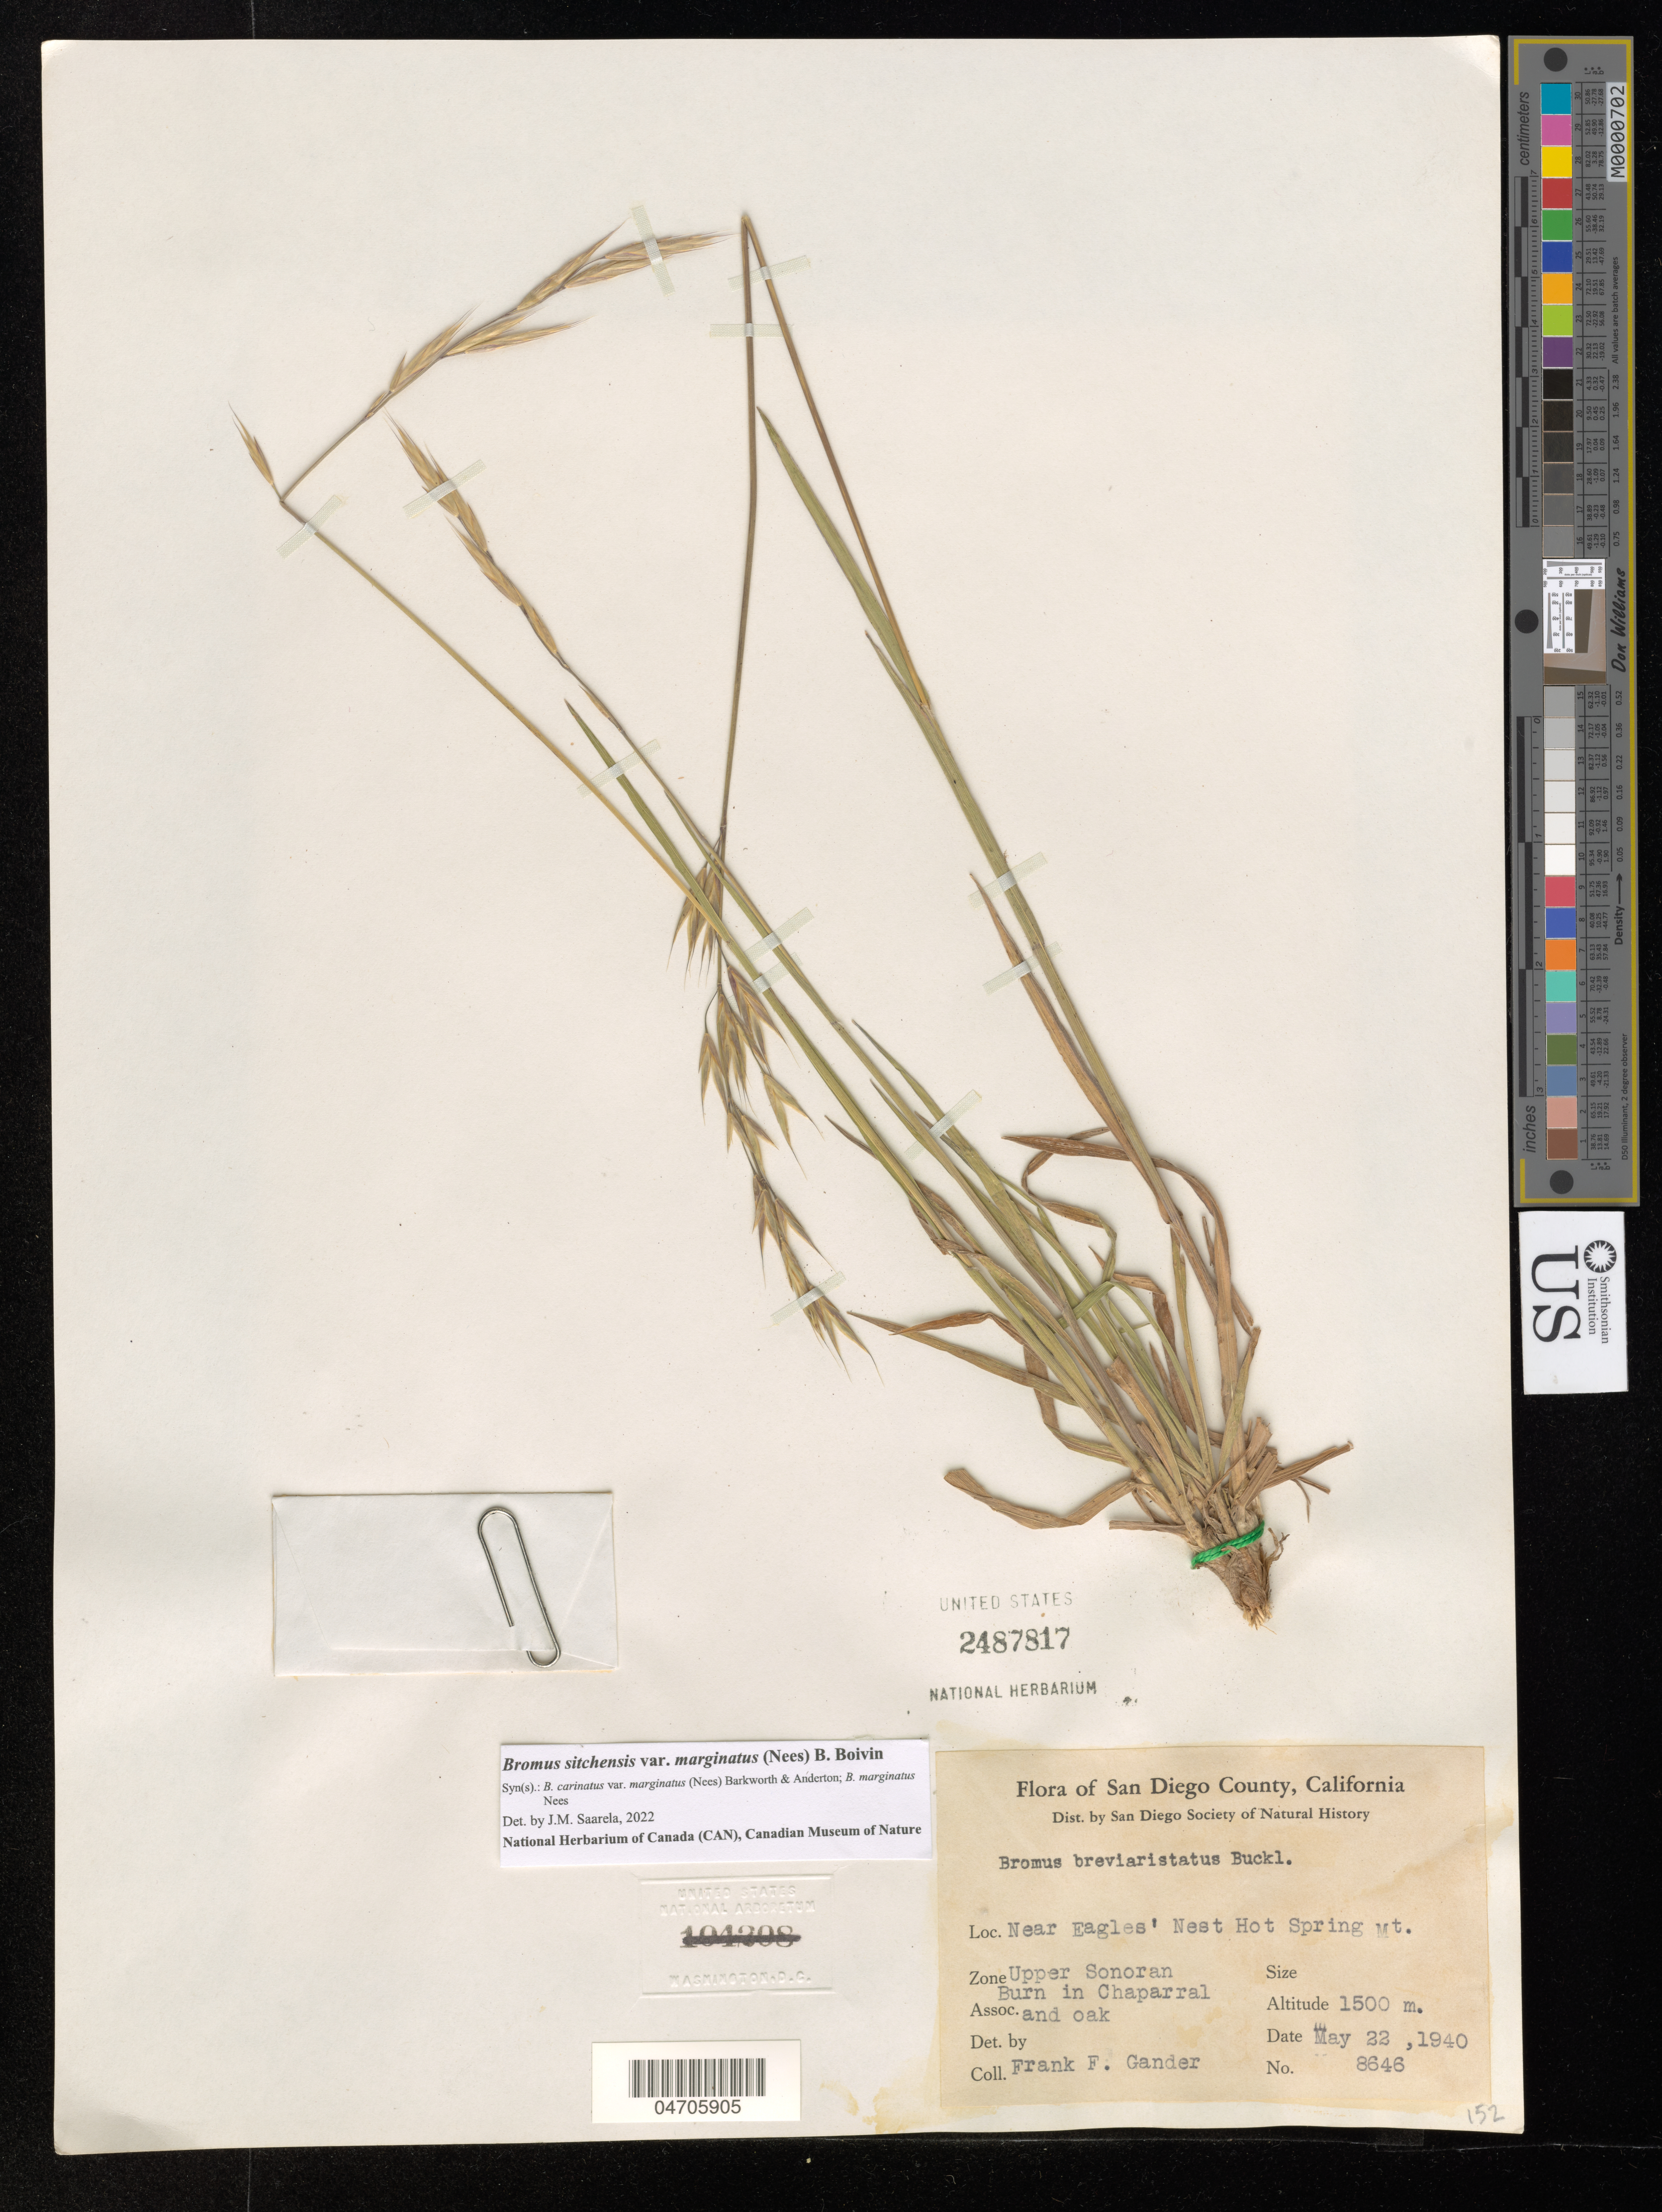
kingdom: Plantae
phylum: Tracheophyta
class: Liliopsida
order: Poales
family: Poaceae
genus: Bromus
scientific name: Bromus carinatus var. marginatus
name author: (Nees ex Steud.) Barkworth & Anderton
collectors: F. Gander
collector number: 8646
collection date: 1940-05-22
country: United States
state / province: California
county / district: San Diego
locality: San Diego County. Near Eagles' Nest Hot Spring Mt. Zone Upper Sonoran. Assoc. Burn in Chaparral and oak.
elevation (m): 1500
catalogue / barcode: US 2487817